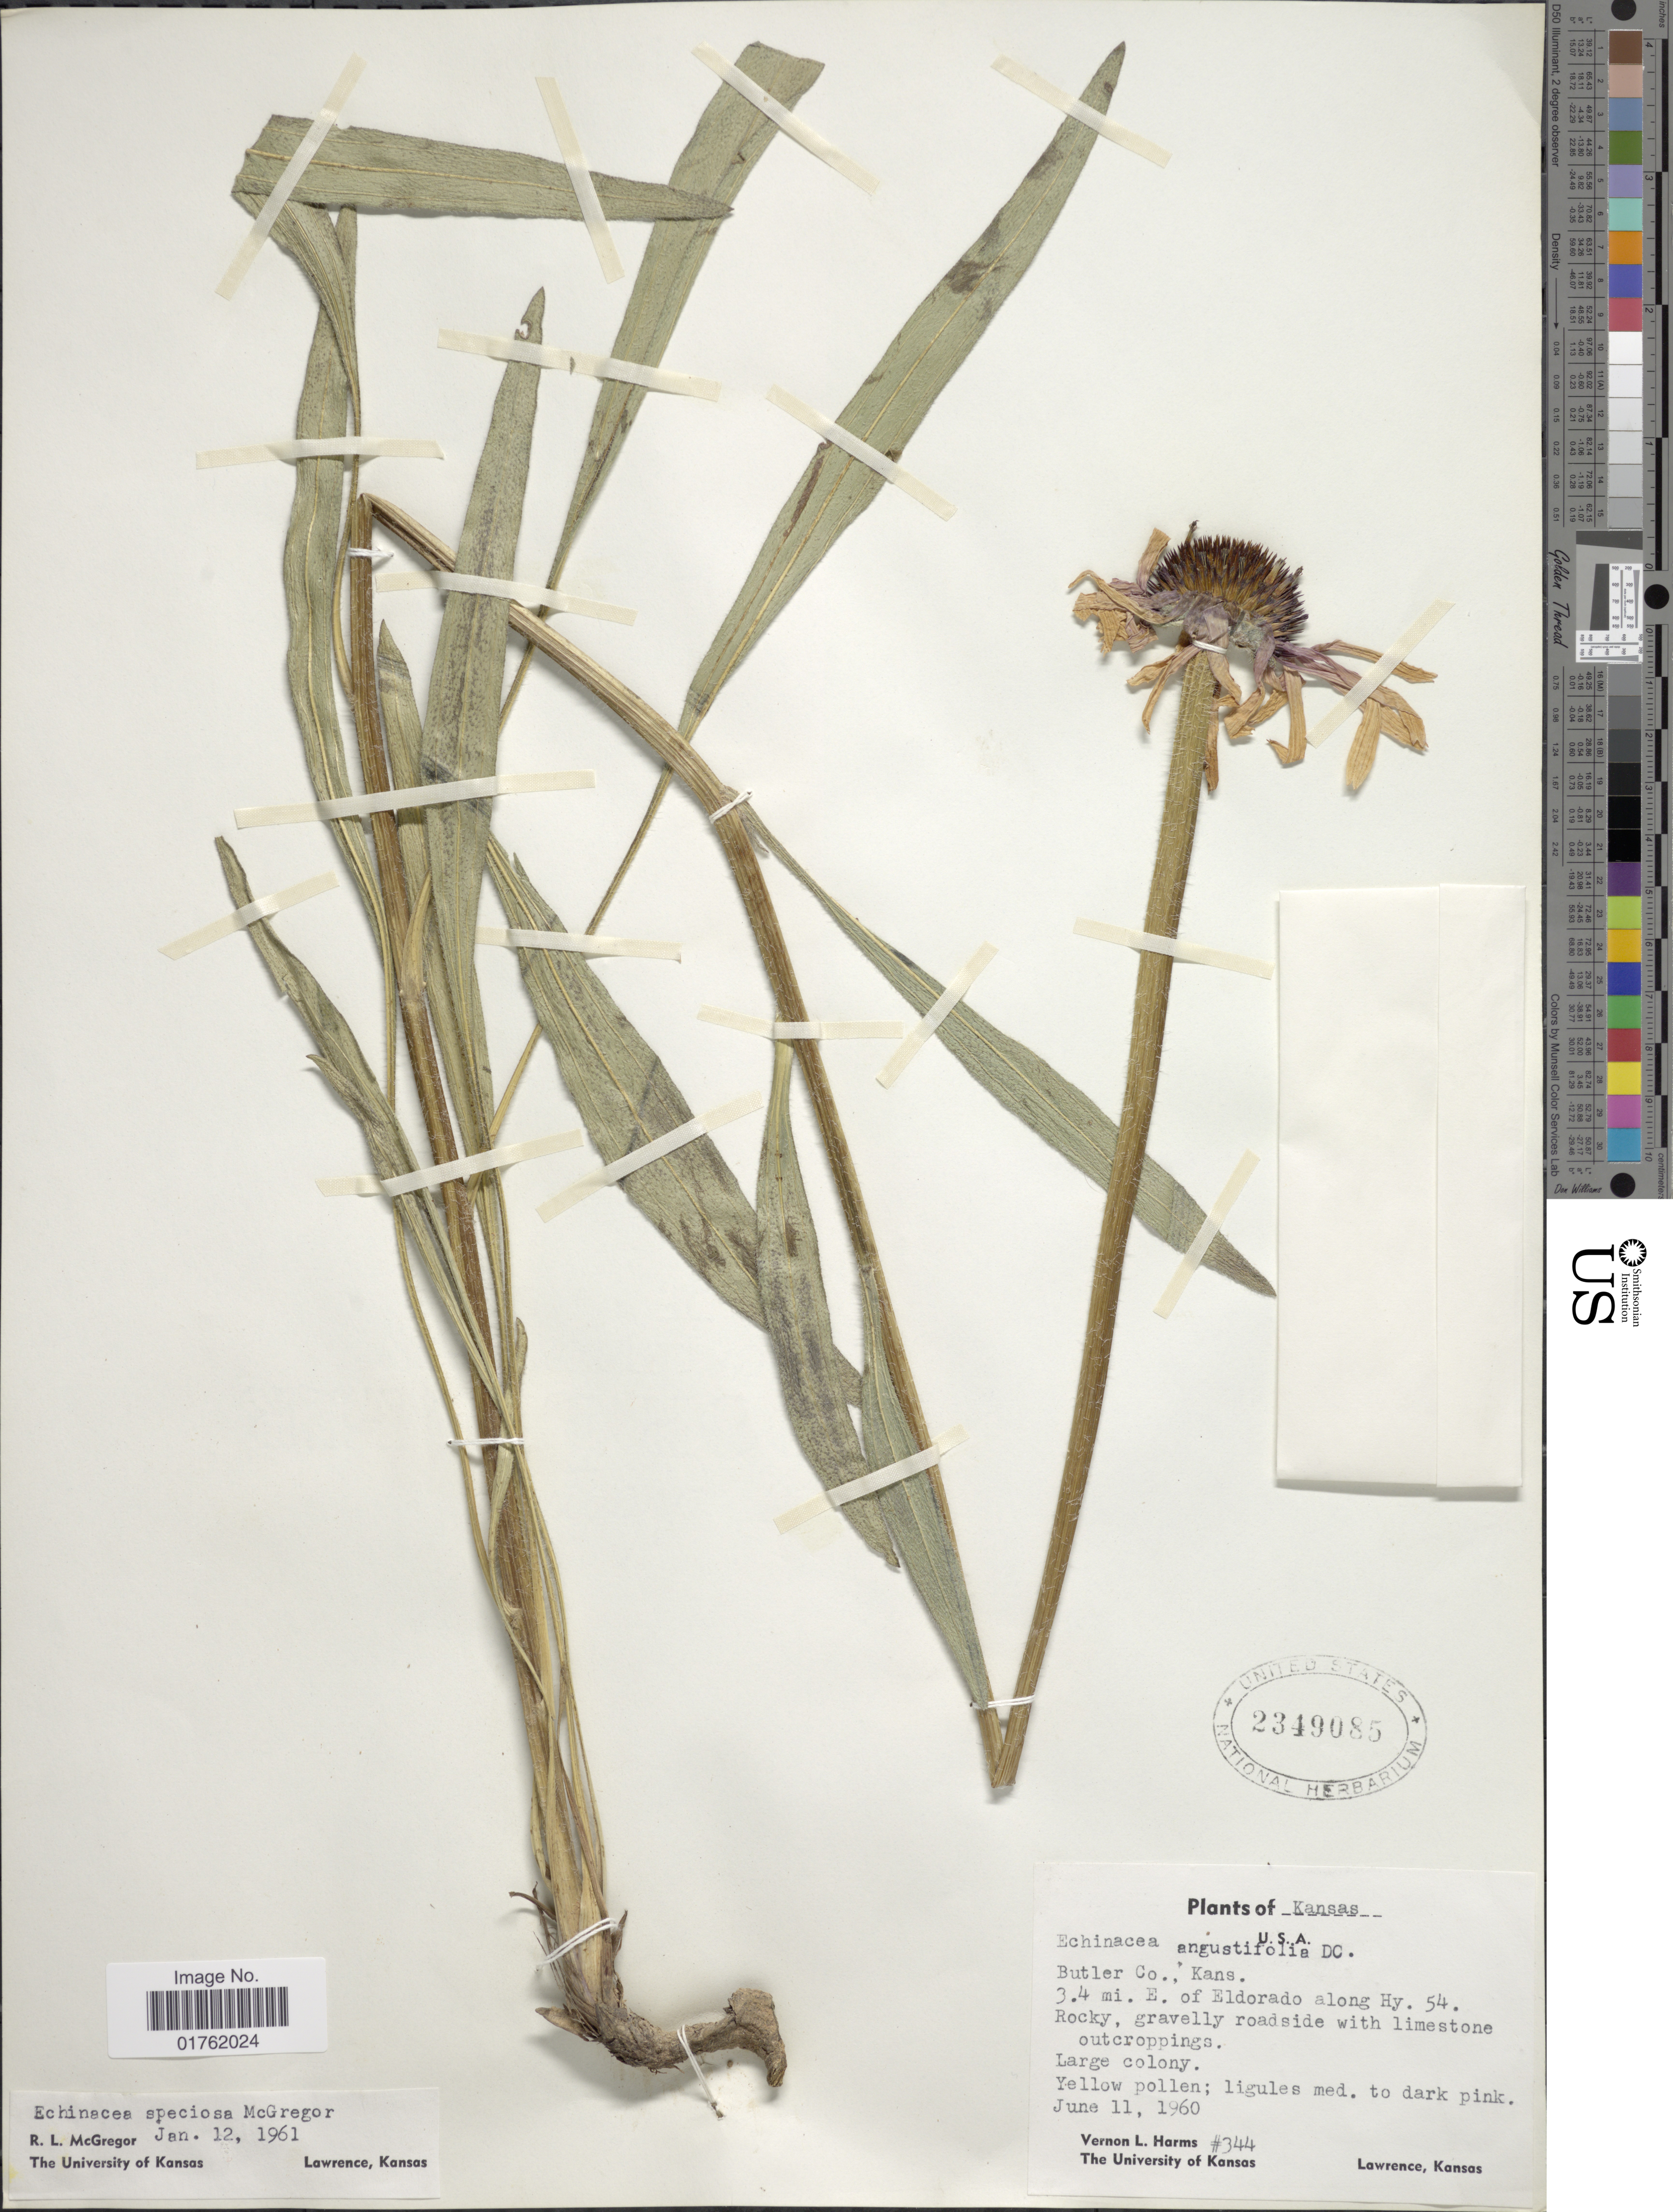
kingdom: Plantae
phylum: Tracheophyta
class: Magnoliopsida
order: Asterales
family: Asteraceae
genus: Echinacea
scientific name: Echinacea simulata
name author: McGregor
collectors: V. Harms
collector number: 344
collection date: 1960-06-11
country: United States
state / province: Kansas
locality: Butler Co., Kansas, 3.4 mi E of Eldorado along Hy 54 Rocky, gravelly roadside with limestone outcroppings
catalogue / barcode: US 2349085